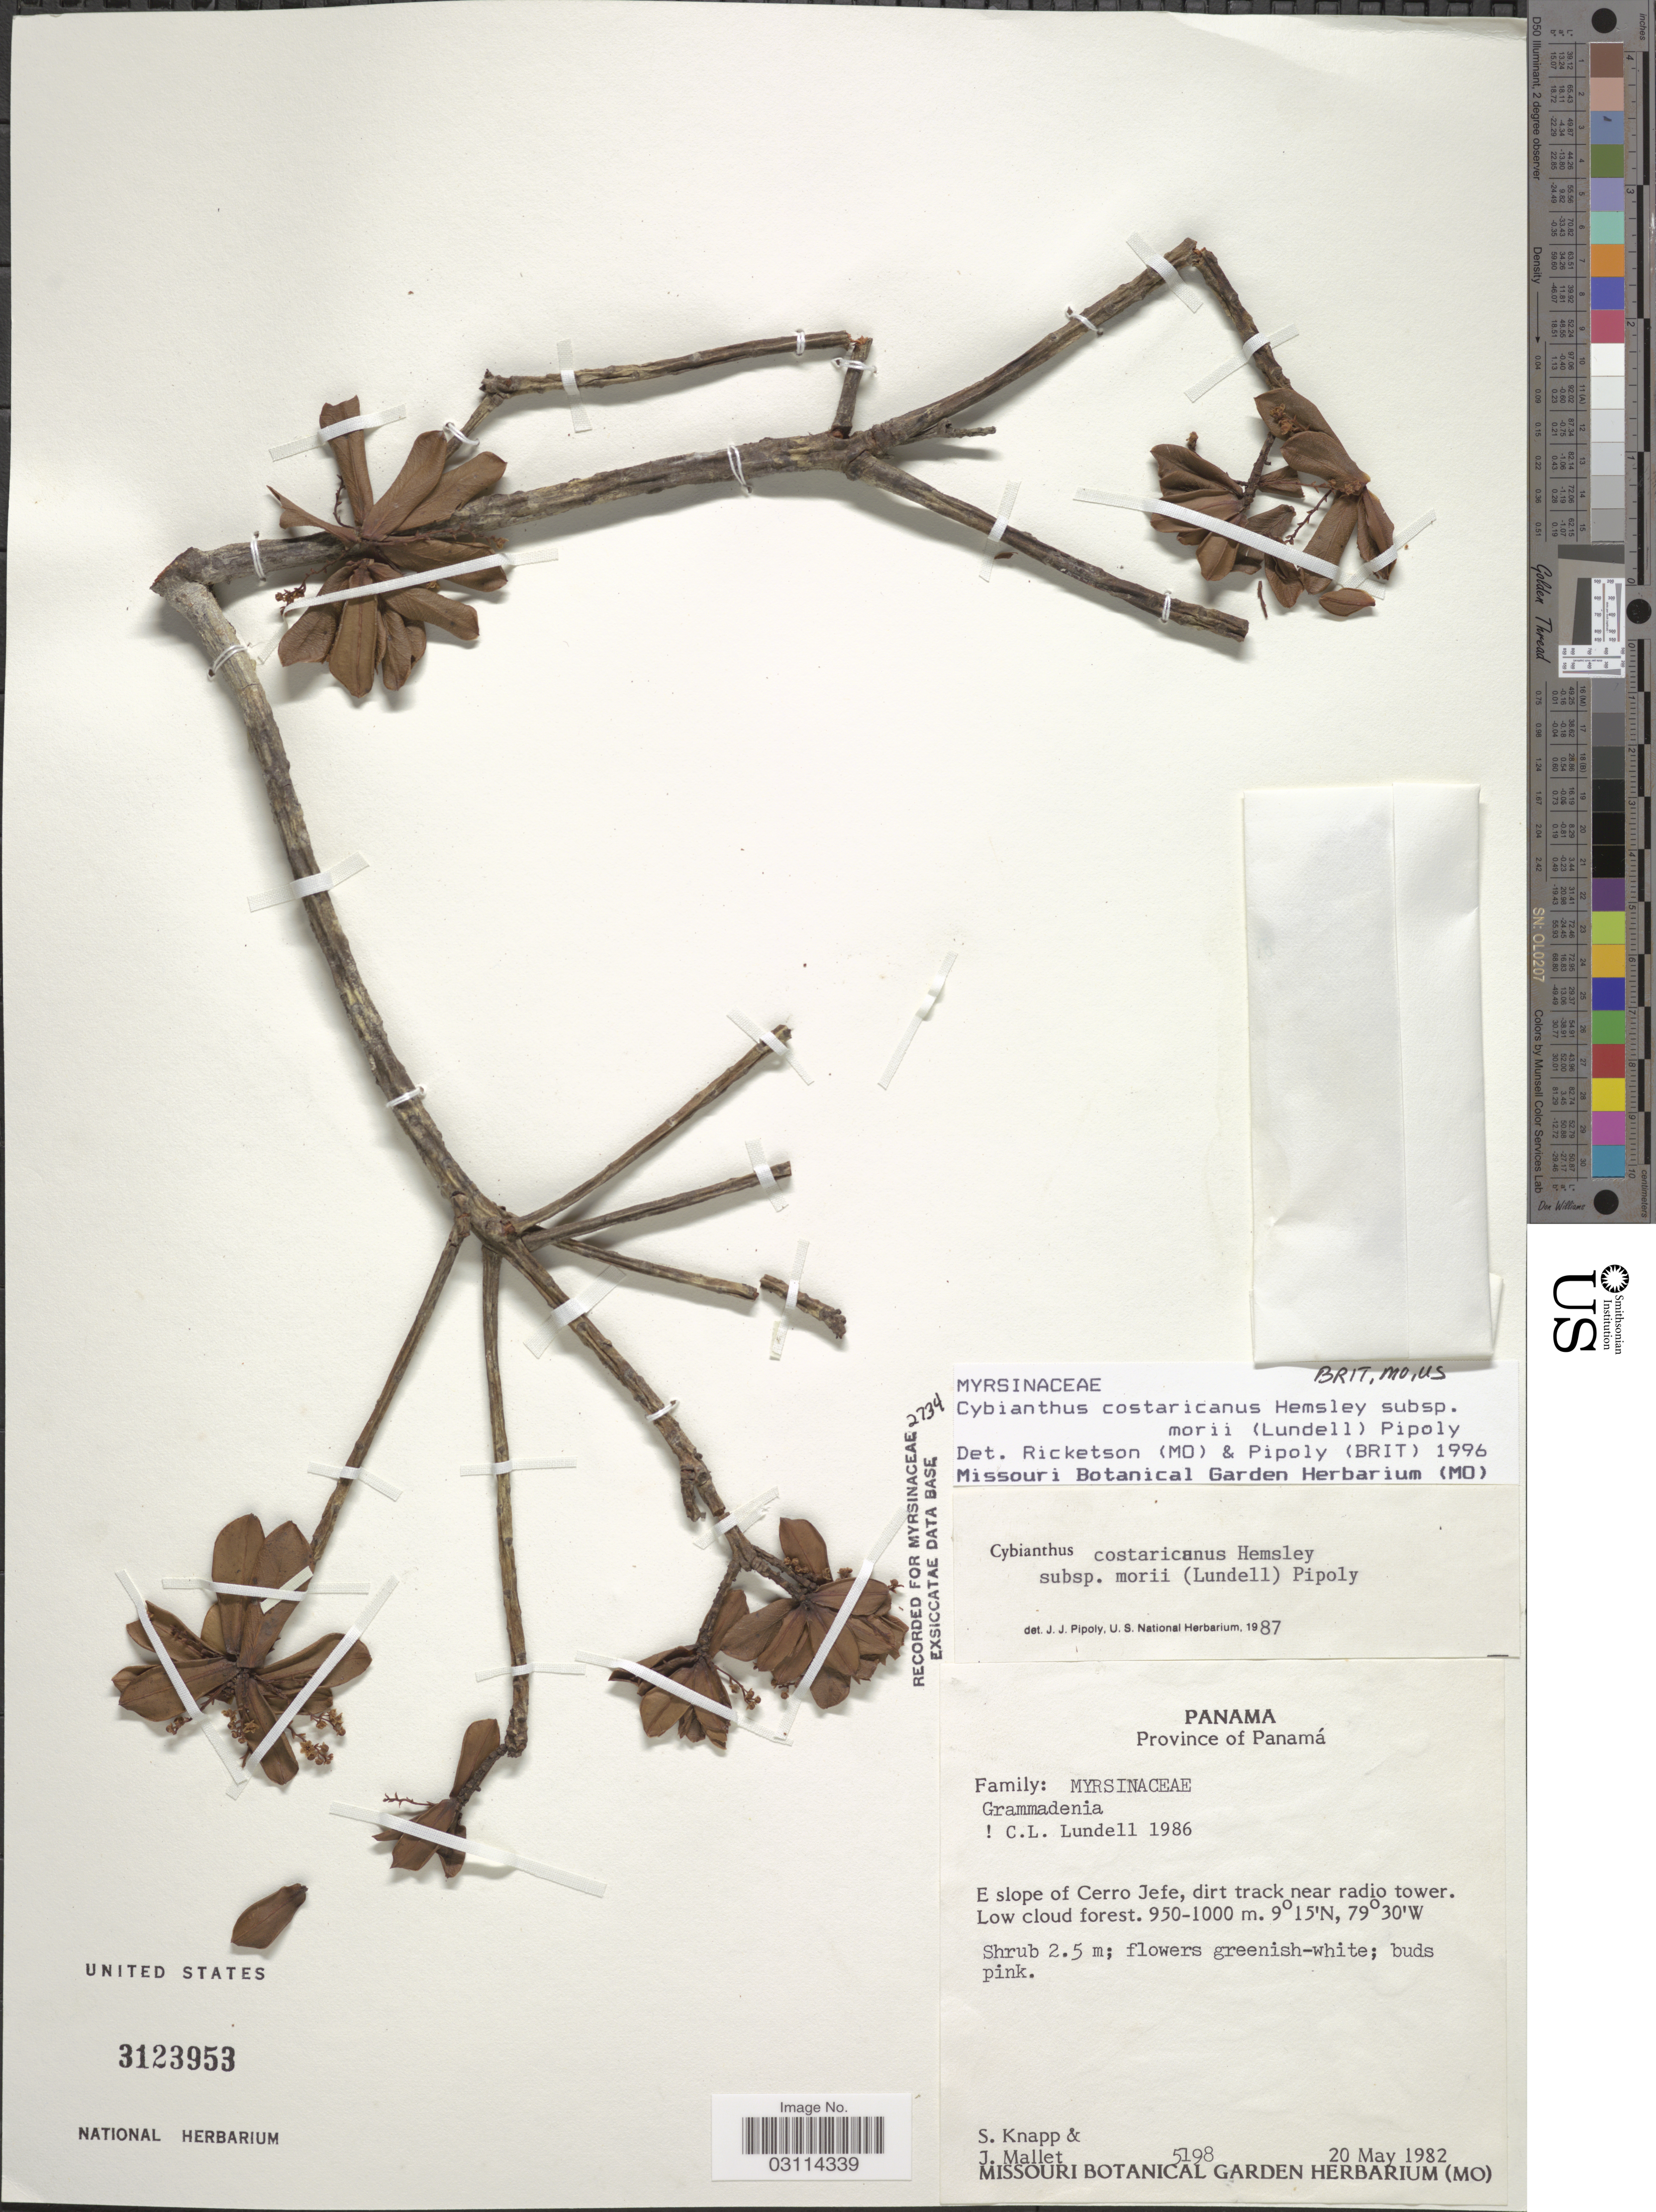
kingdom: Plantae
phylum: Tracheophyta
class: Magnoliopsida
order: Ericales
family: Primulaceae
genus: Cybianthus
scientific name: Cybianthus costaricanus subsp. morii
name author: (Lundell) Pipoly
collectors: S. Knapp & J. Mallet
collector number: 5198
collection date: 1982-05-20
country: Panama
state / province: Panamá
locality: E slope of Cerro Jefe, dirt track near radio tower.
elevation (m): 950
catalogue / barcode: US 3123953